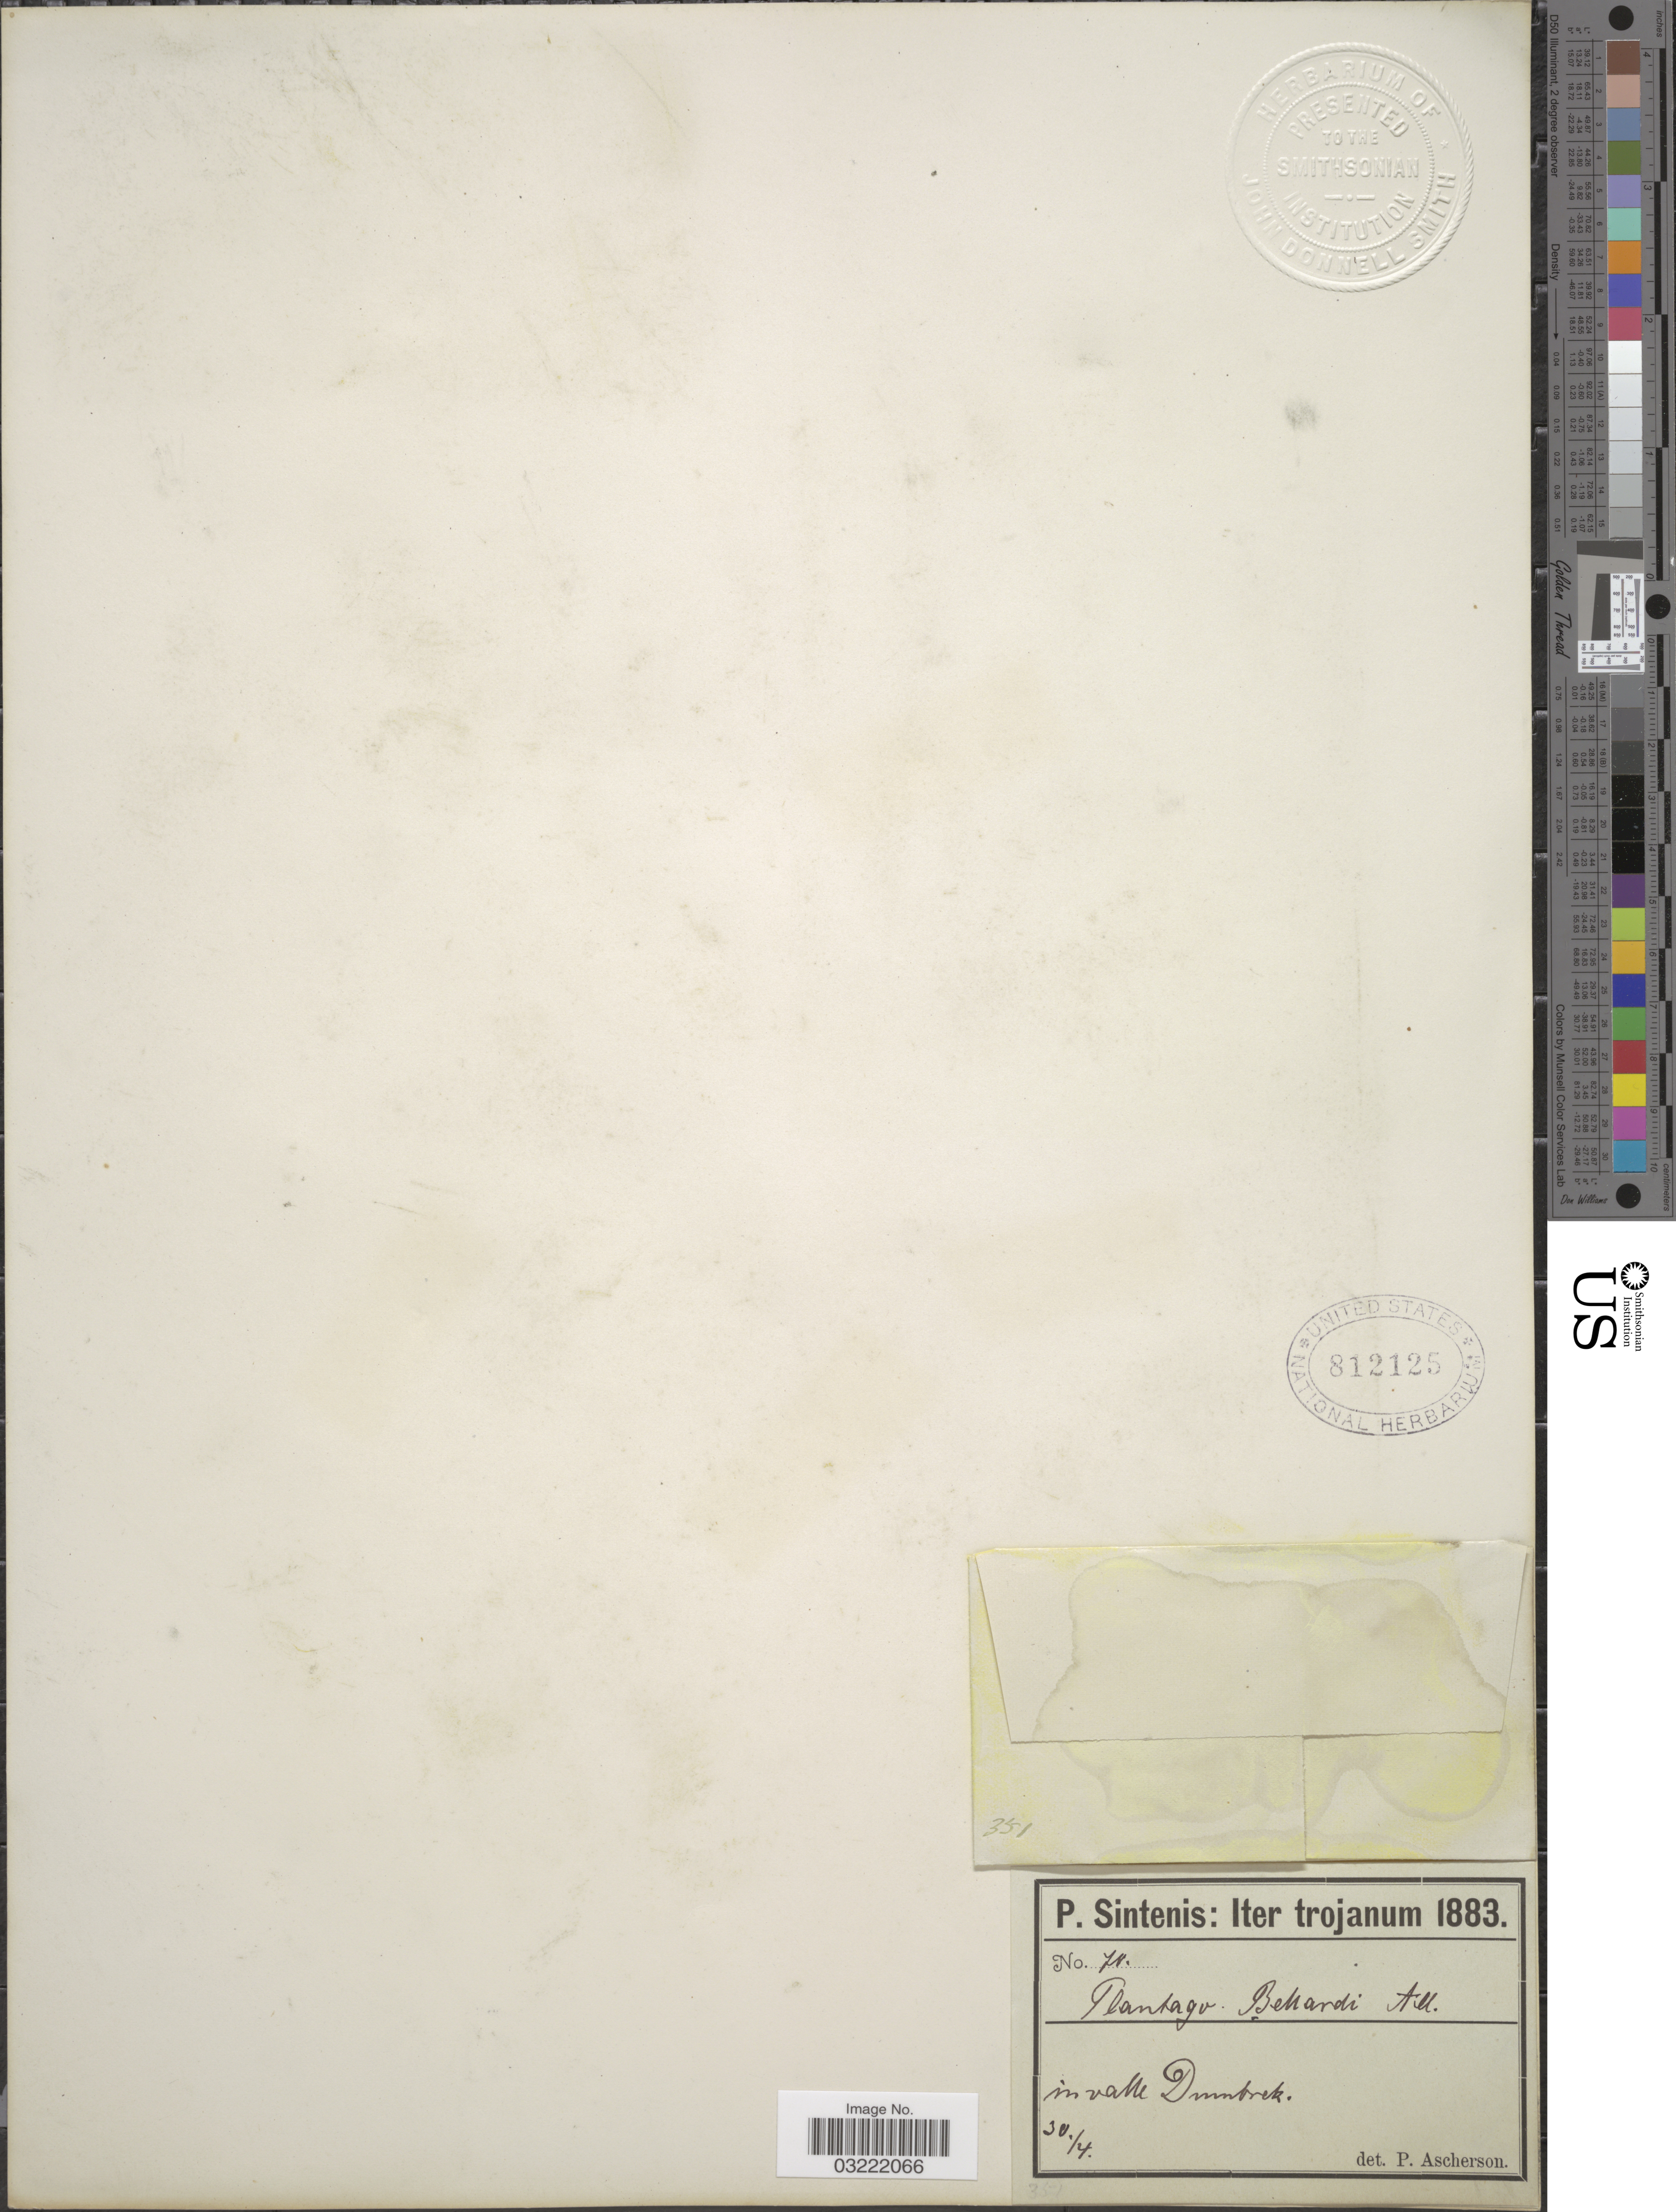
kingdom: Plantae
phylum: Tracheophyta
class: Magnoliopsida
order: Lamiales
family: Plantaginaceae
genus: Plantago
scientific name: Plantago bellardi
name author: All.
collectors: P. Sintenis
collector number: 70*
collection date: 1883-04-30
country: Turkey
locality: Iter trojanum. In valle Dumbrek.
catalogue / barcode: US 812125